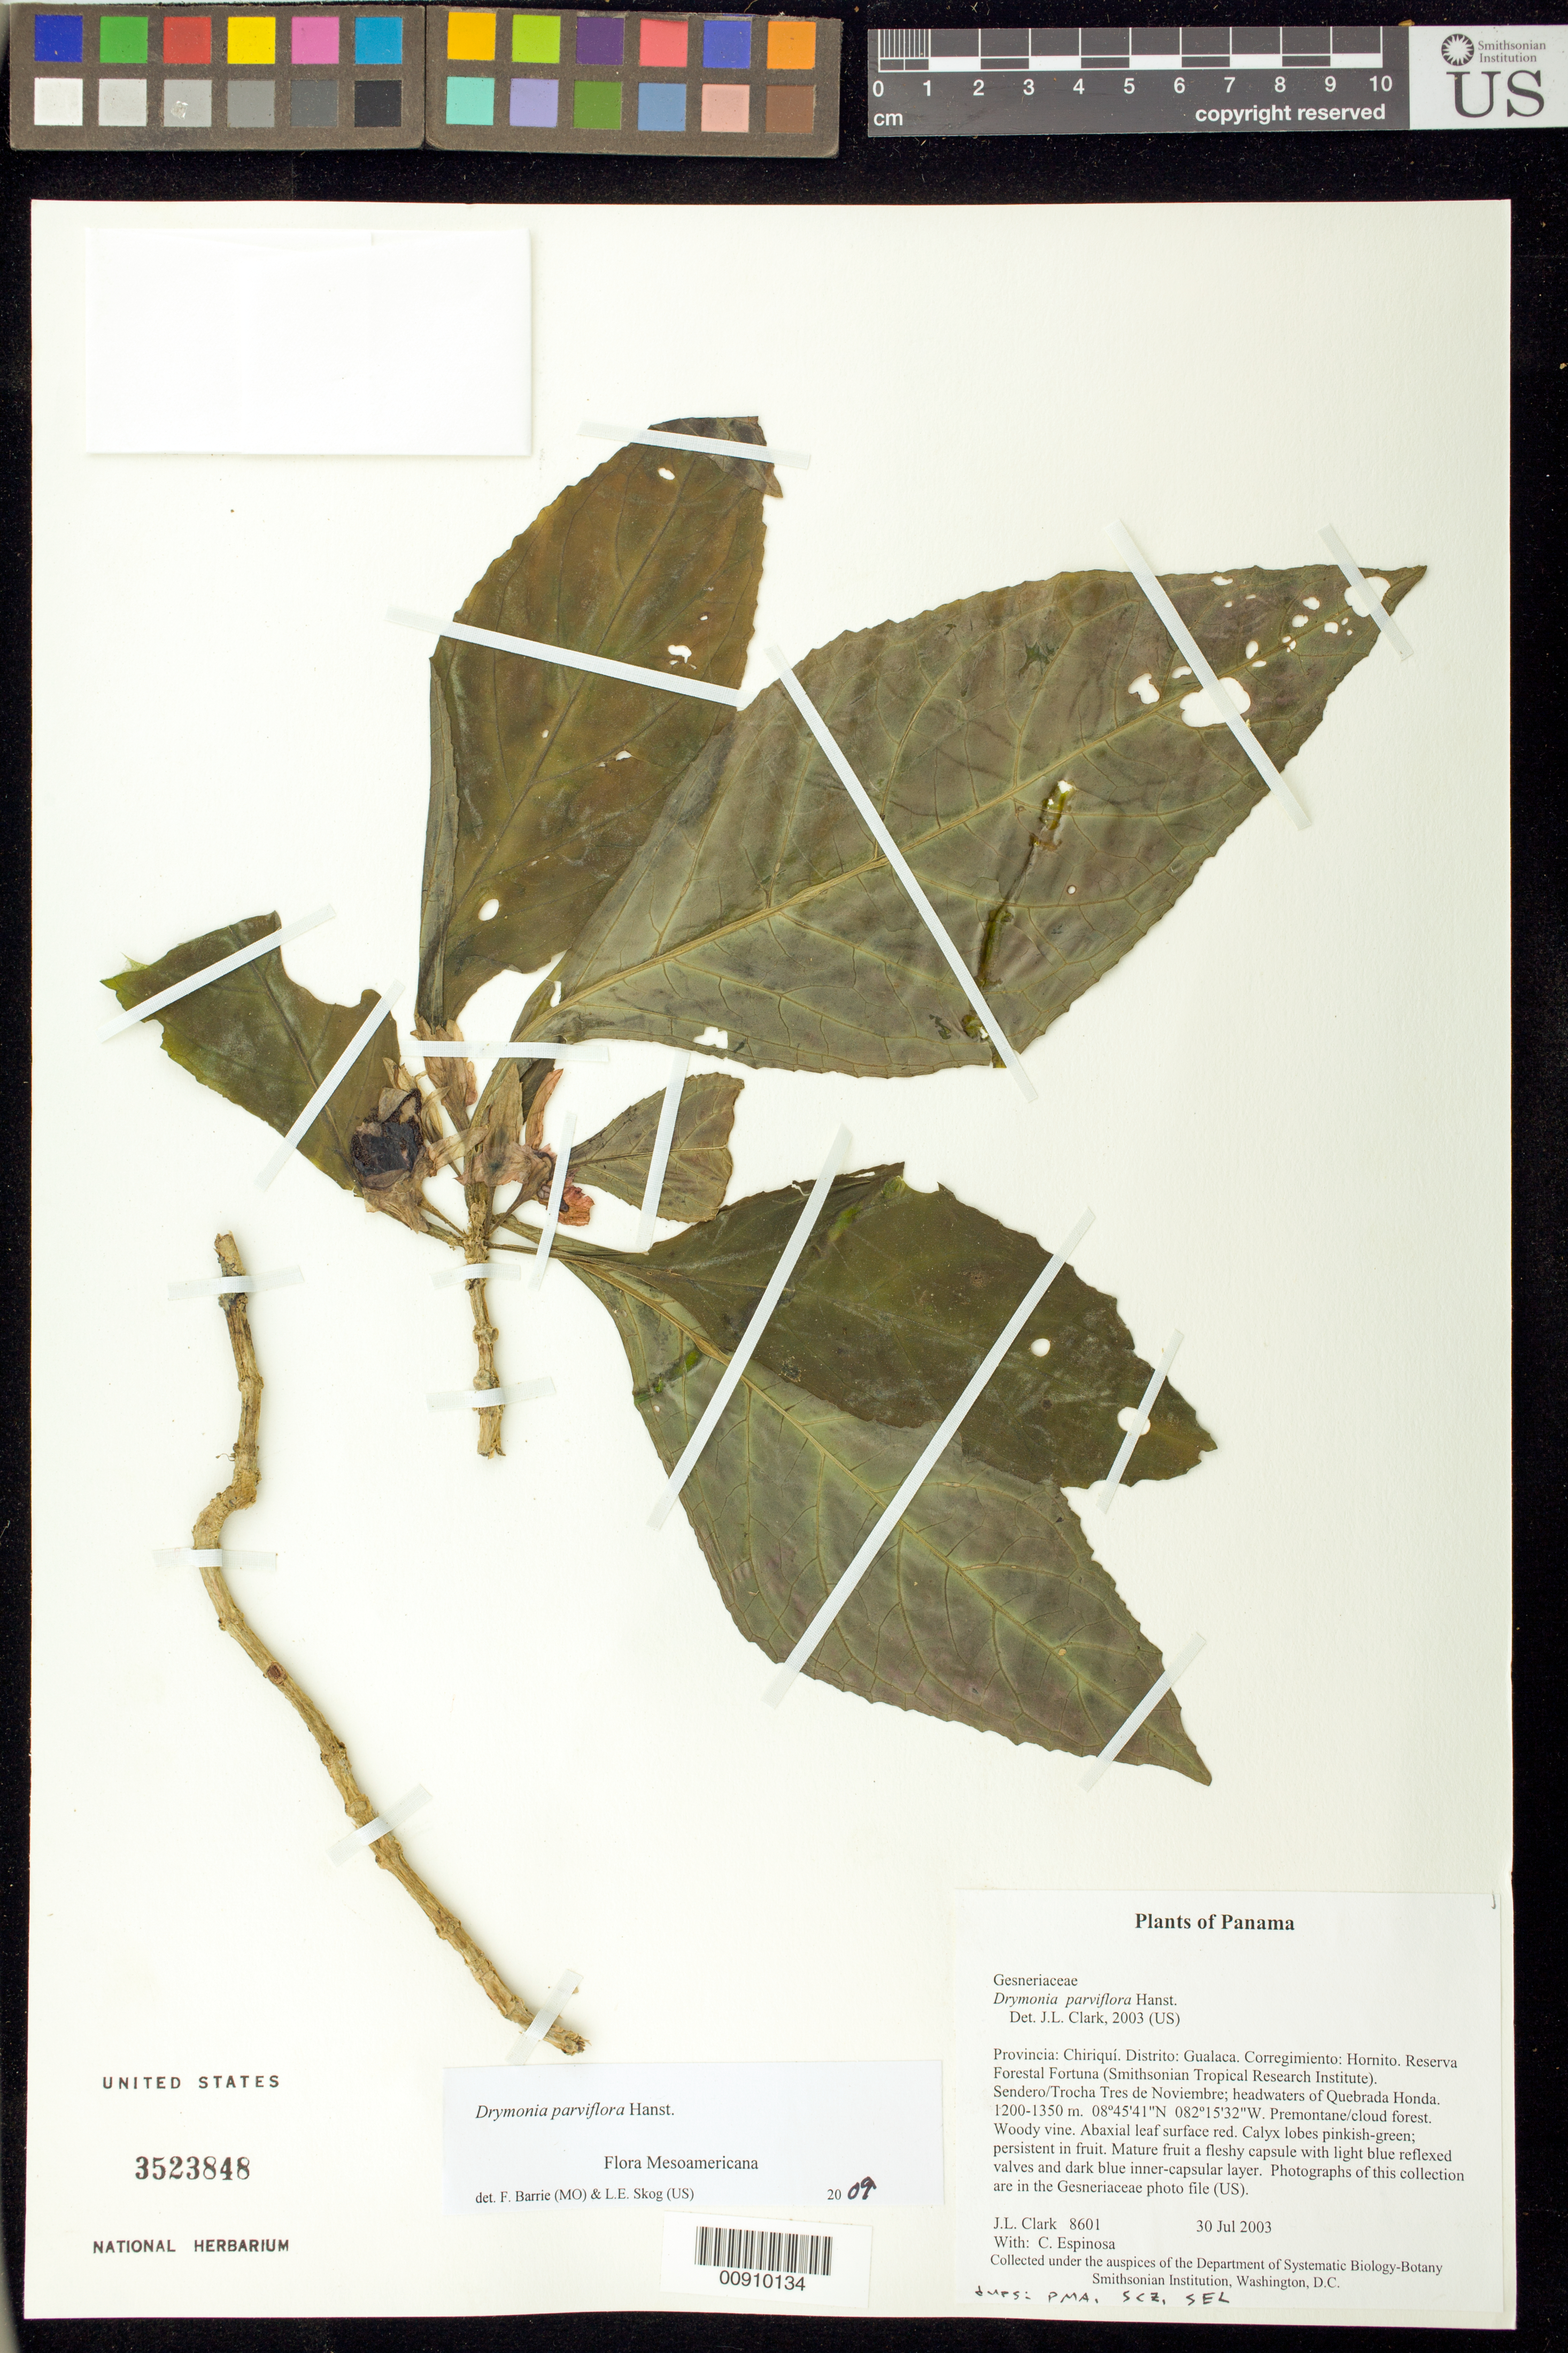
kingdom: Plantae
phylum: Tracheophyta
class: Magnoliopsida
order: Lamiales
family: Gesneriaceae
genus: Drymonia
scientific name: Drymonia parviflora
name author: Hanst.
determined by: Clark, J. L., (SEL), The Marie Selby Botanical Garden (UNITED STATES)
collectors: J. L. Clark & C. Espinosa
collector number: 8601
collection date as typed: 30 Jul 2003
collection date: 2003-07-30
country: Panama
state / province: Chiriqui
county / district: Gualaca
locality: Gualaca. Corregimiento: Hornito. Reserva Forestal Fortuna (Smithsonian Tropical Research Institute). Sendero/Trocha Tres de Noviembre; headwaters of Quebrada Honda.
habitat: Premontane/cloud forest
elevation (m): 1200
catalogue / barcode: US 3523848